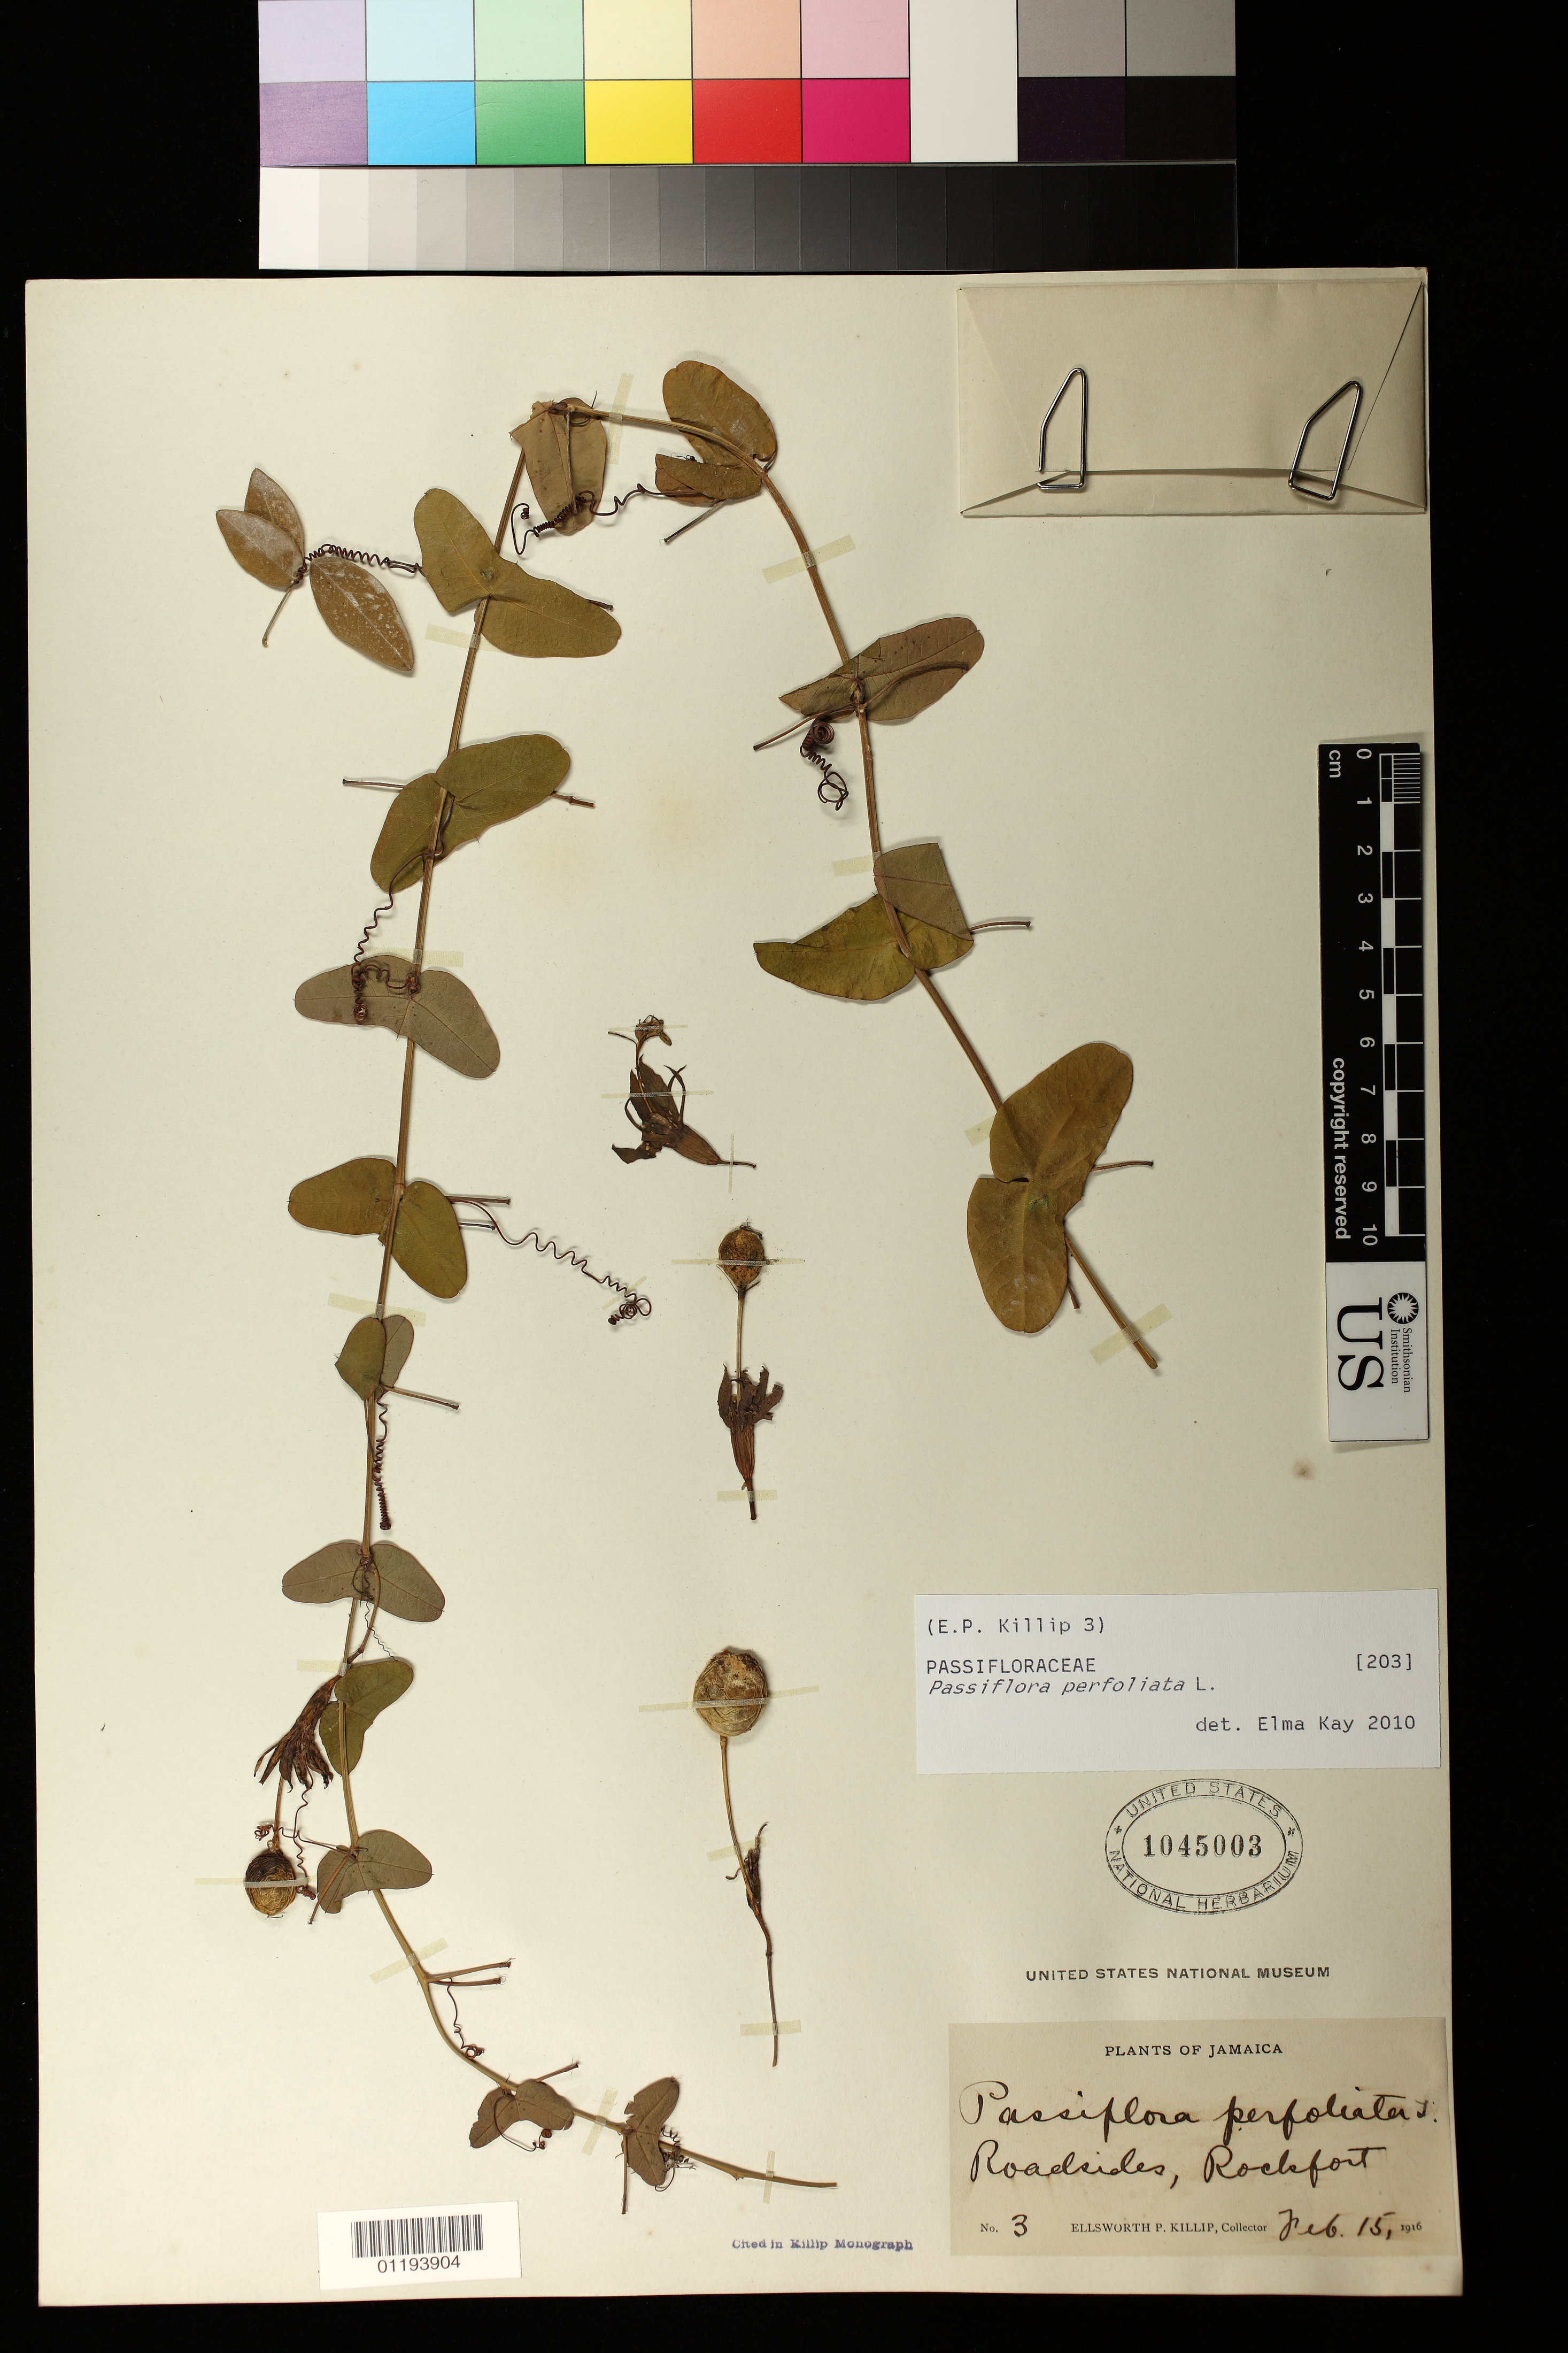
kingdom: Plantae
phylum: Tracheophyta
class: Magnoliopsida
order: Malpighiales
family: Passifloraceae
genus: Passiflora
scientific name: Passiflora perfoliata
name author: L.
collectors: E. P. Killip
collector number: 3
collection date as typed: Feb 15 1916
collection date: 1916-02-15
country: Jamaica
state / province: Kingston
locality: Roadsides, Rockfort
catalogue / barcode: US 1045003